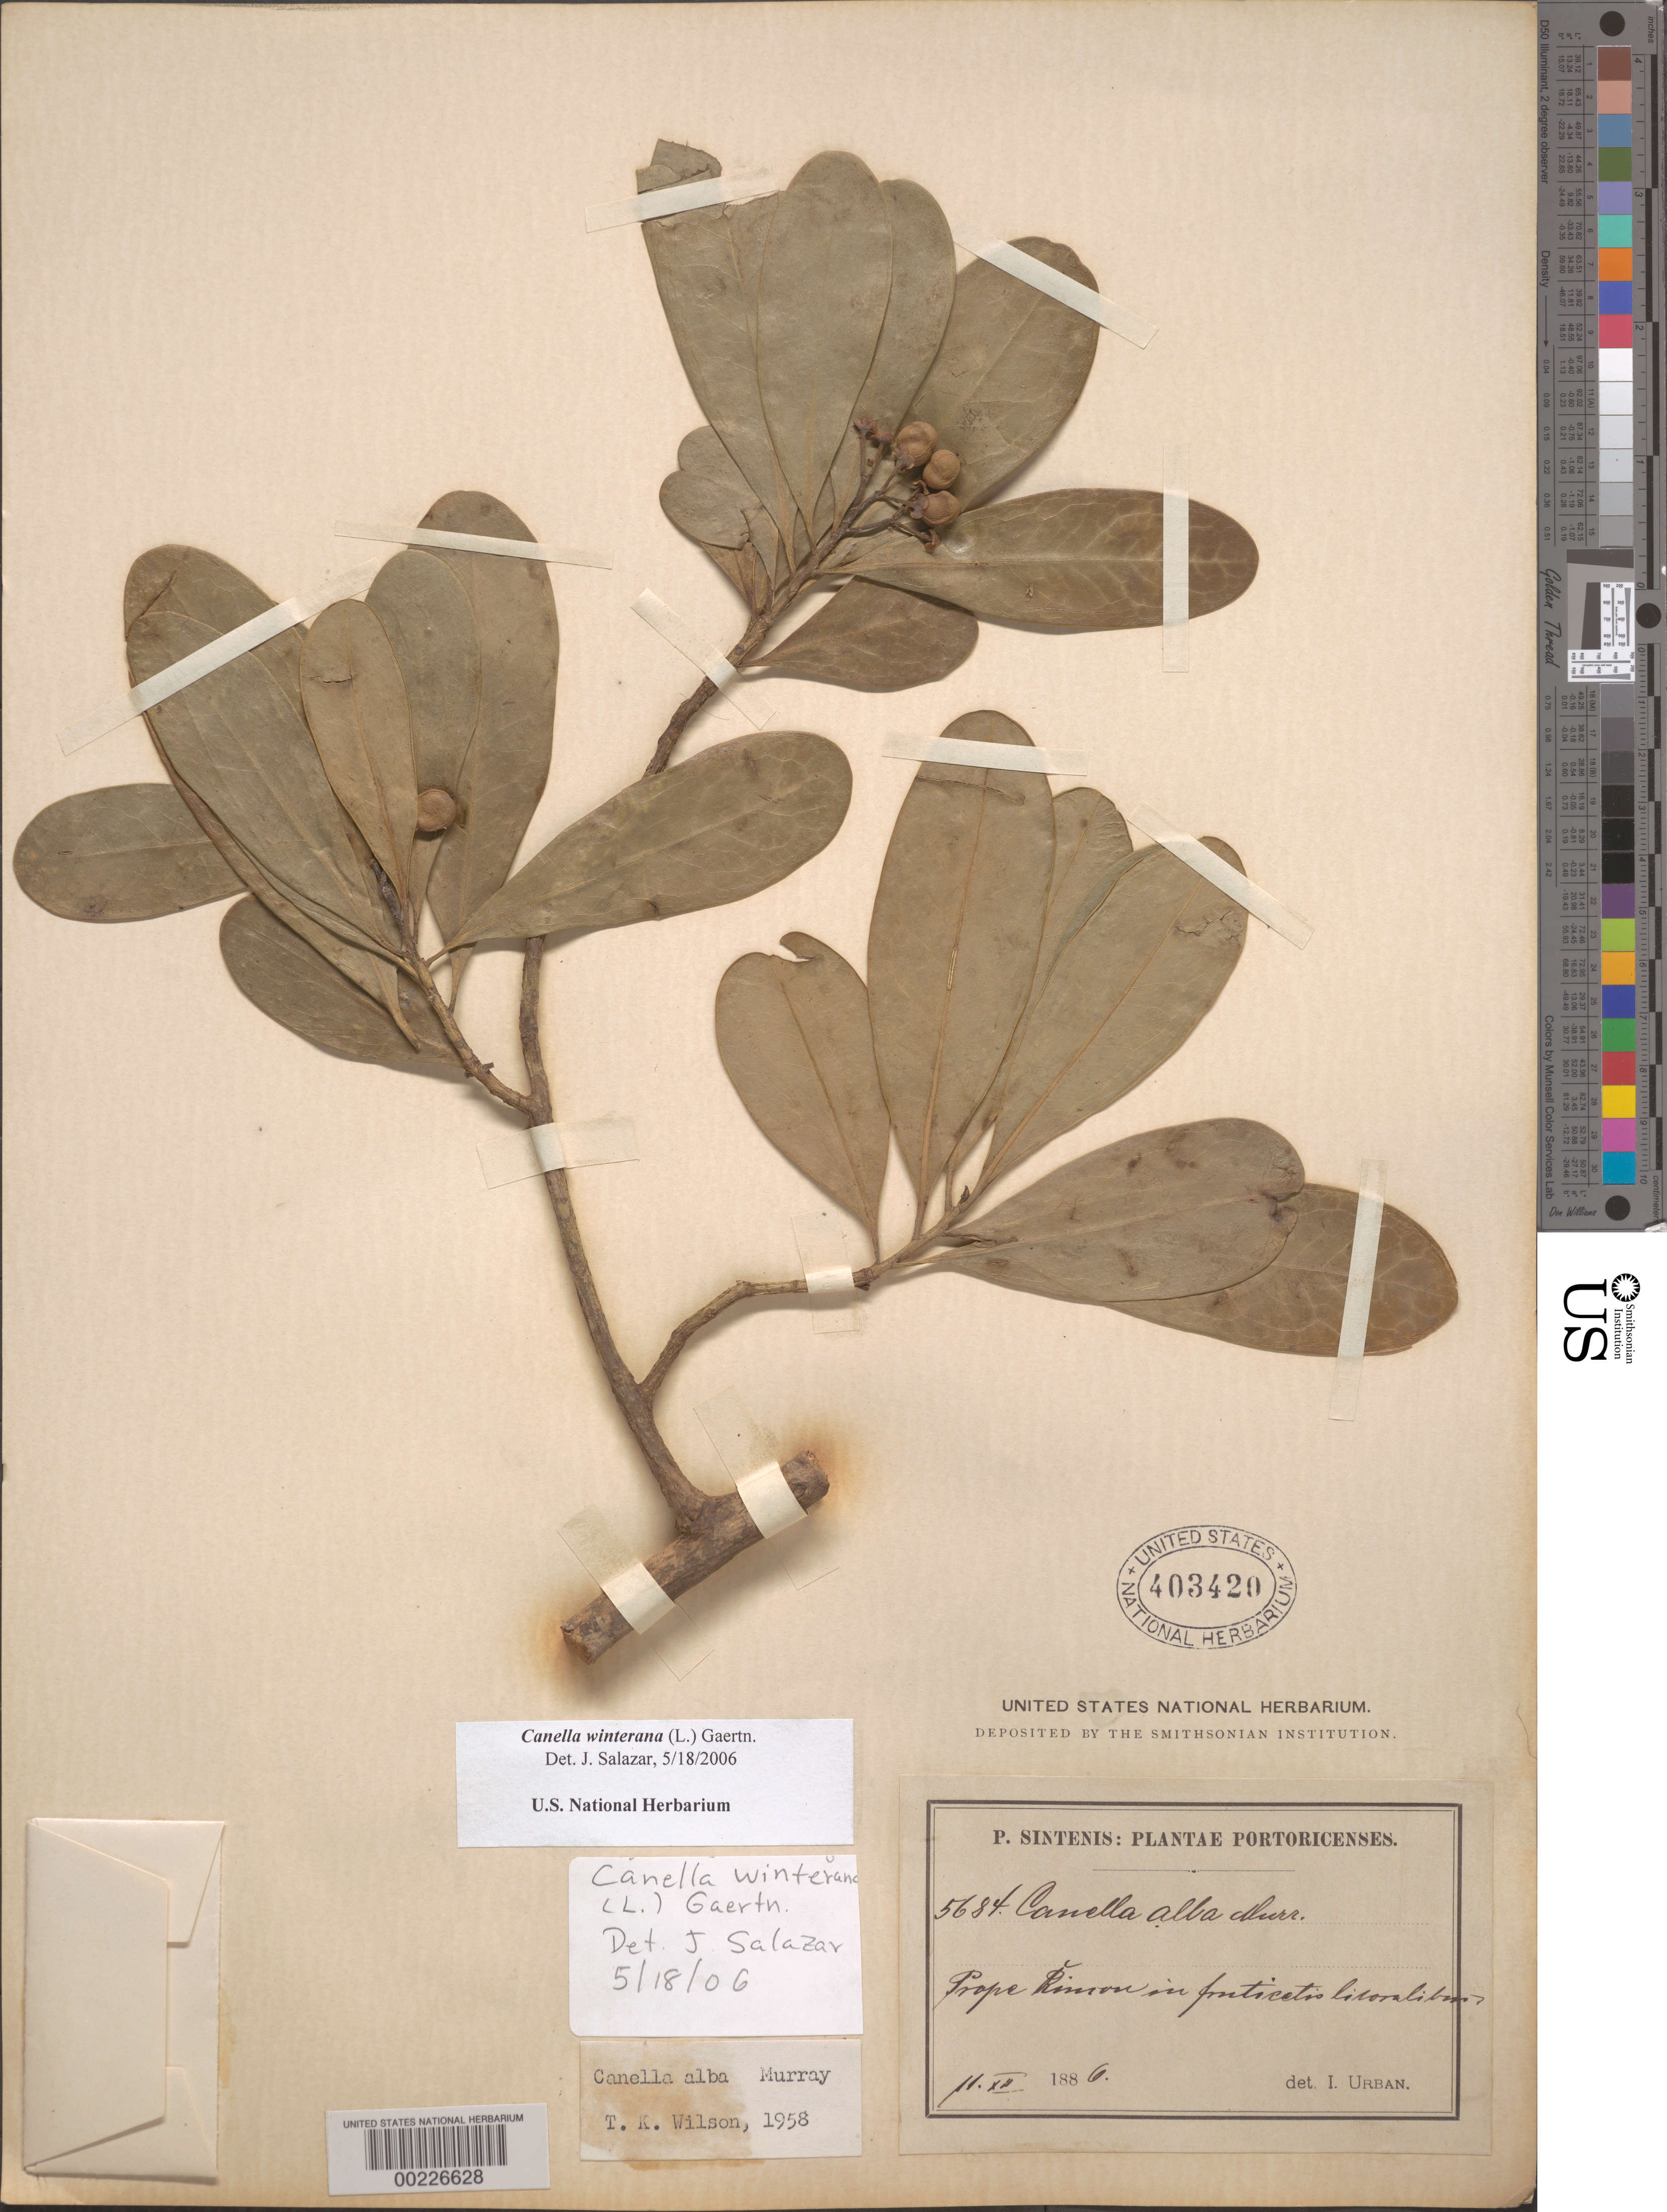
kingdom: Plantae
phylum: Tracheophyta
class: Magnoliopsida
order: Canellales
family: Canellaceae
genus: Canella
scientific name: Canella winterana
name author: (L.) Gaertn.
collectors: P. Sintenis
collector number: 5684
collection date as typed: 11 Nov 1886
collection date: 1886-11-11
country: Puerto Rico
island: Greater Antilles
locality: Near rincon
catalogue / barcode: US 403420